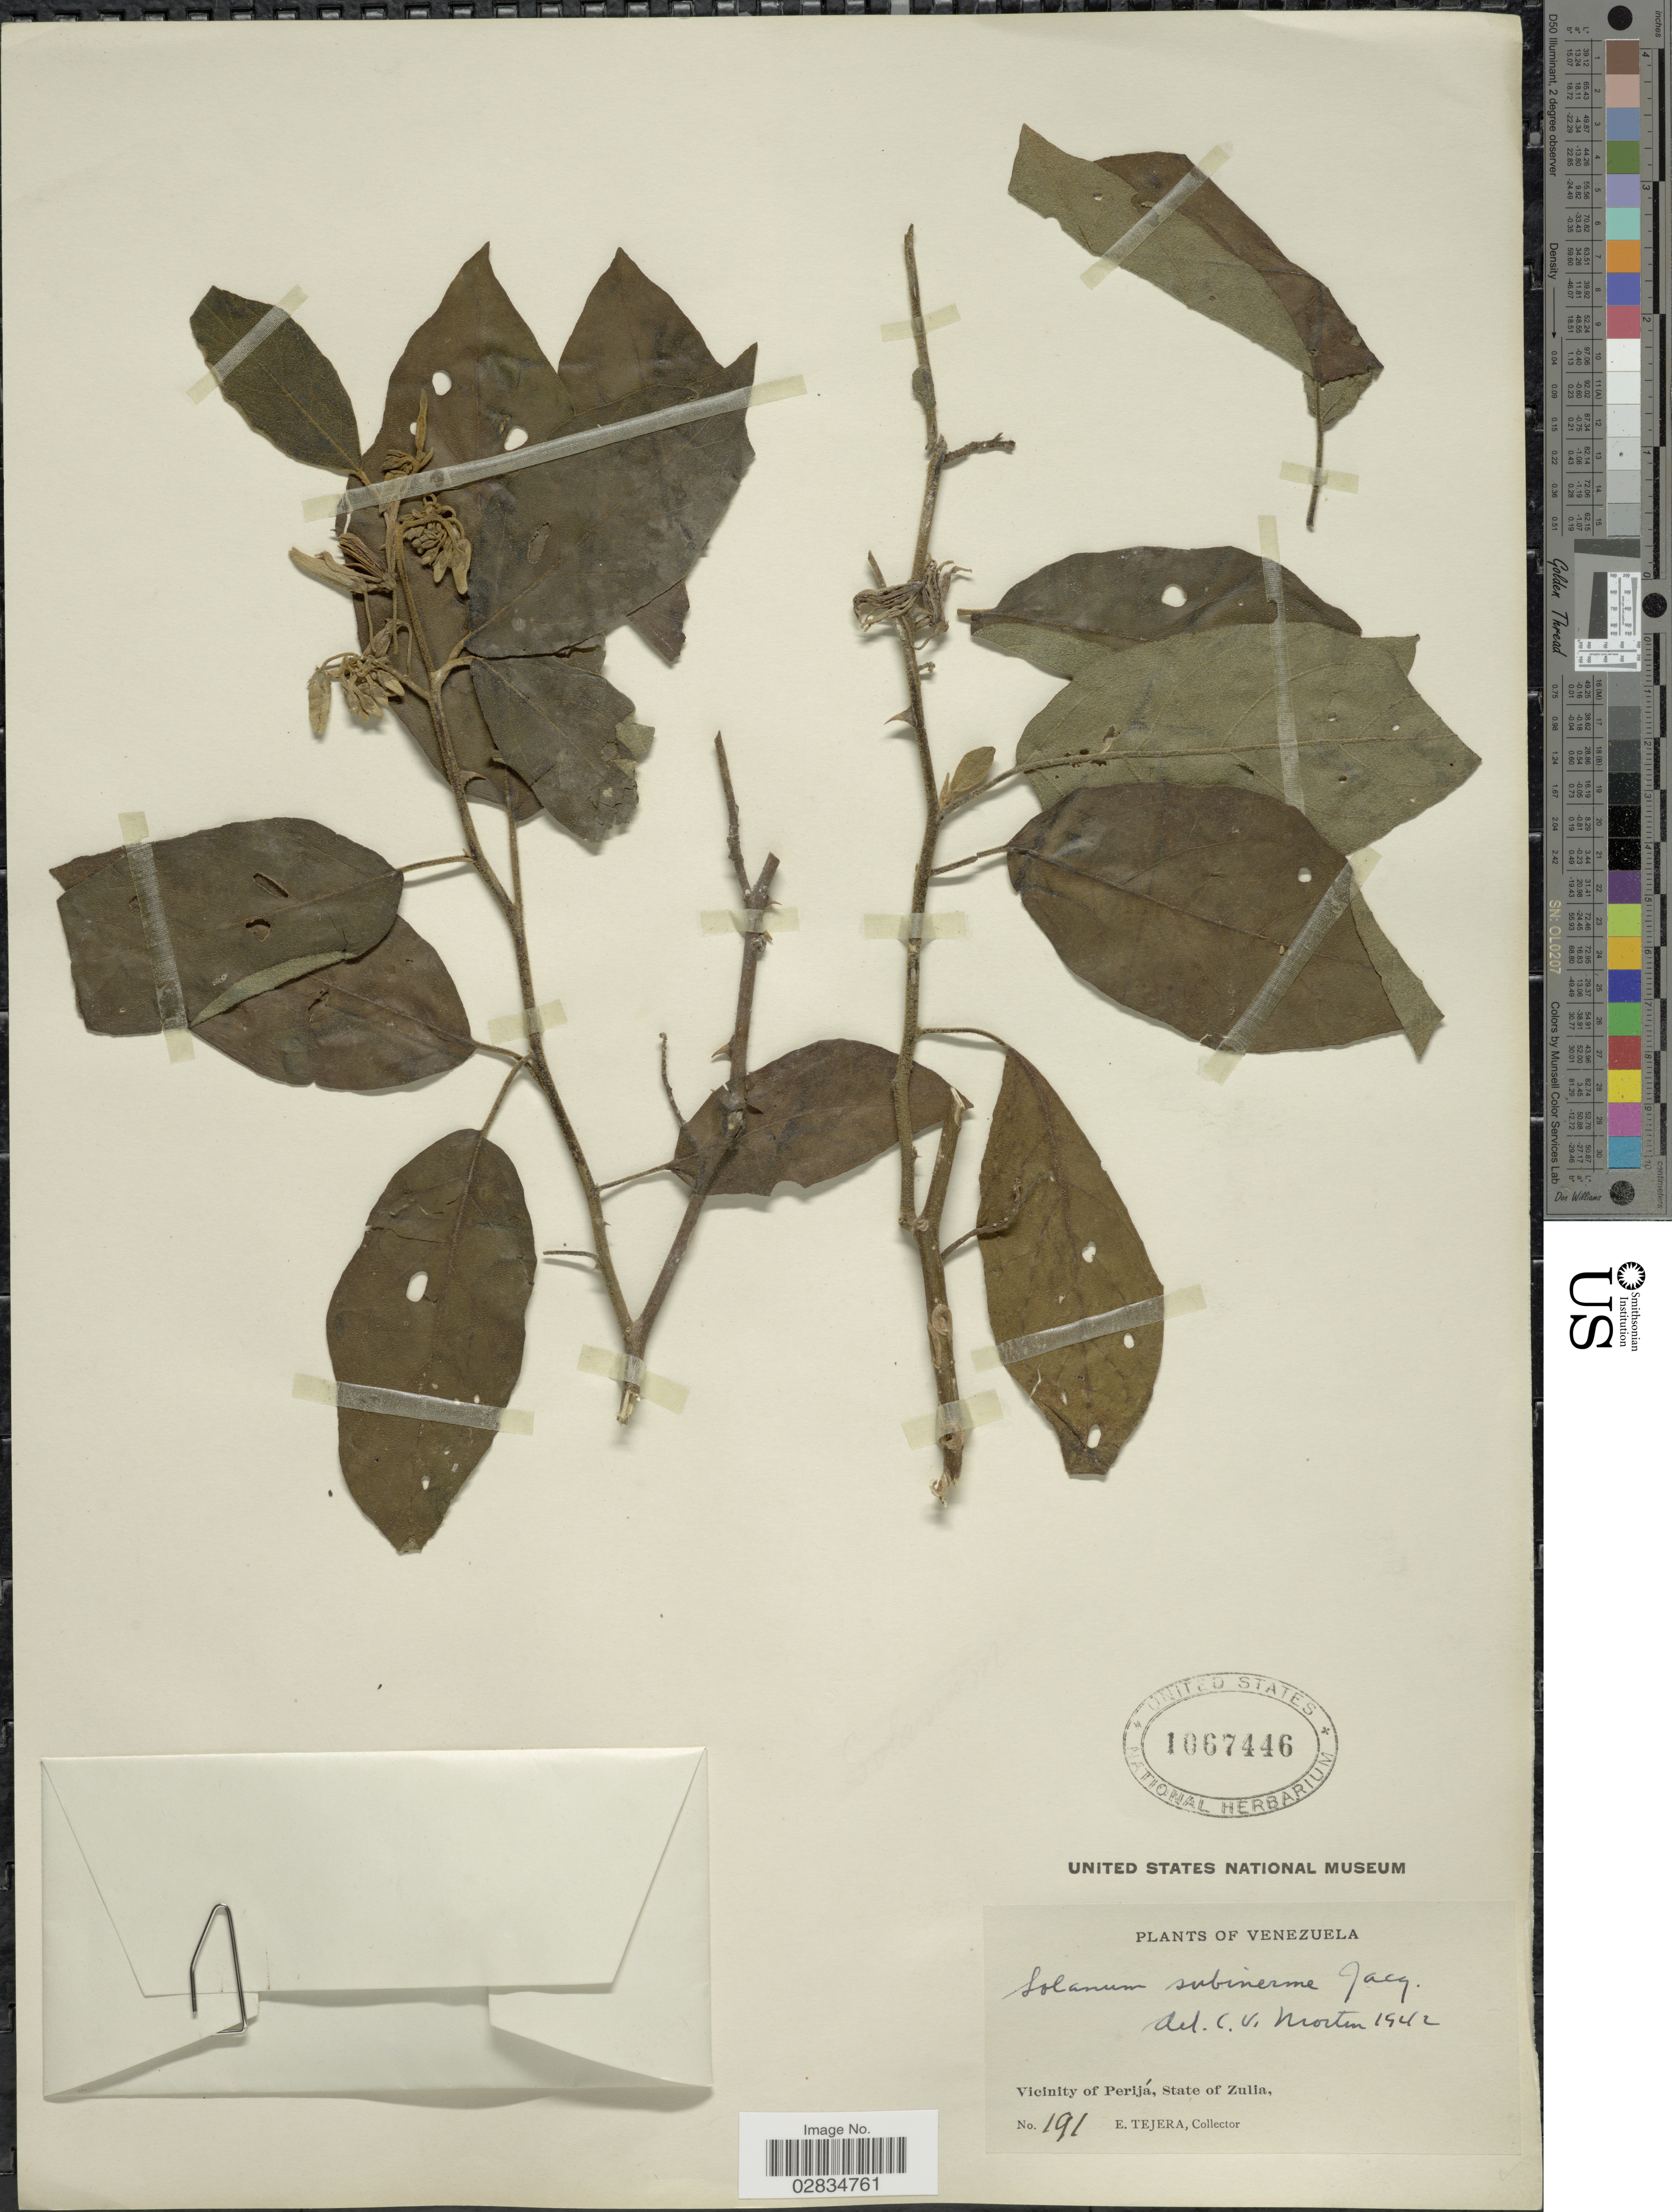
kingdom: Plantae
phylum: Tracheophyta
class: Magnoliopsida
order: Solanales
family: Solanaceae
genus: Solanum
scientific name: Solanum subinerme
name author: Jacq.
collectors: E. Tejera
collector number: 191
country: Venezuela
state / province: Zulia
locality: Vicinity of Perijá.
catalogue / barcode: US 1067446